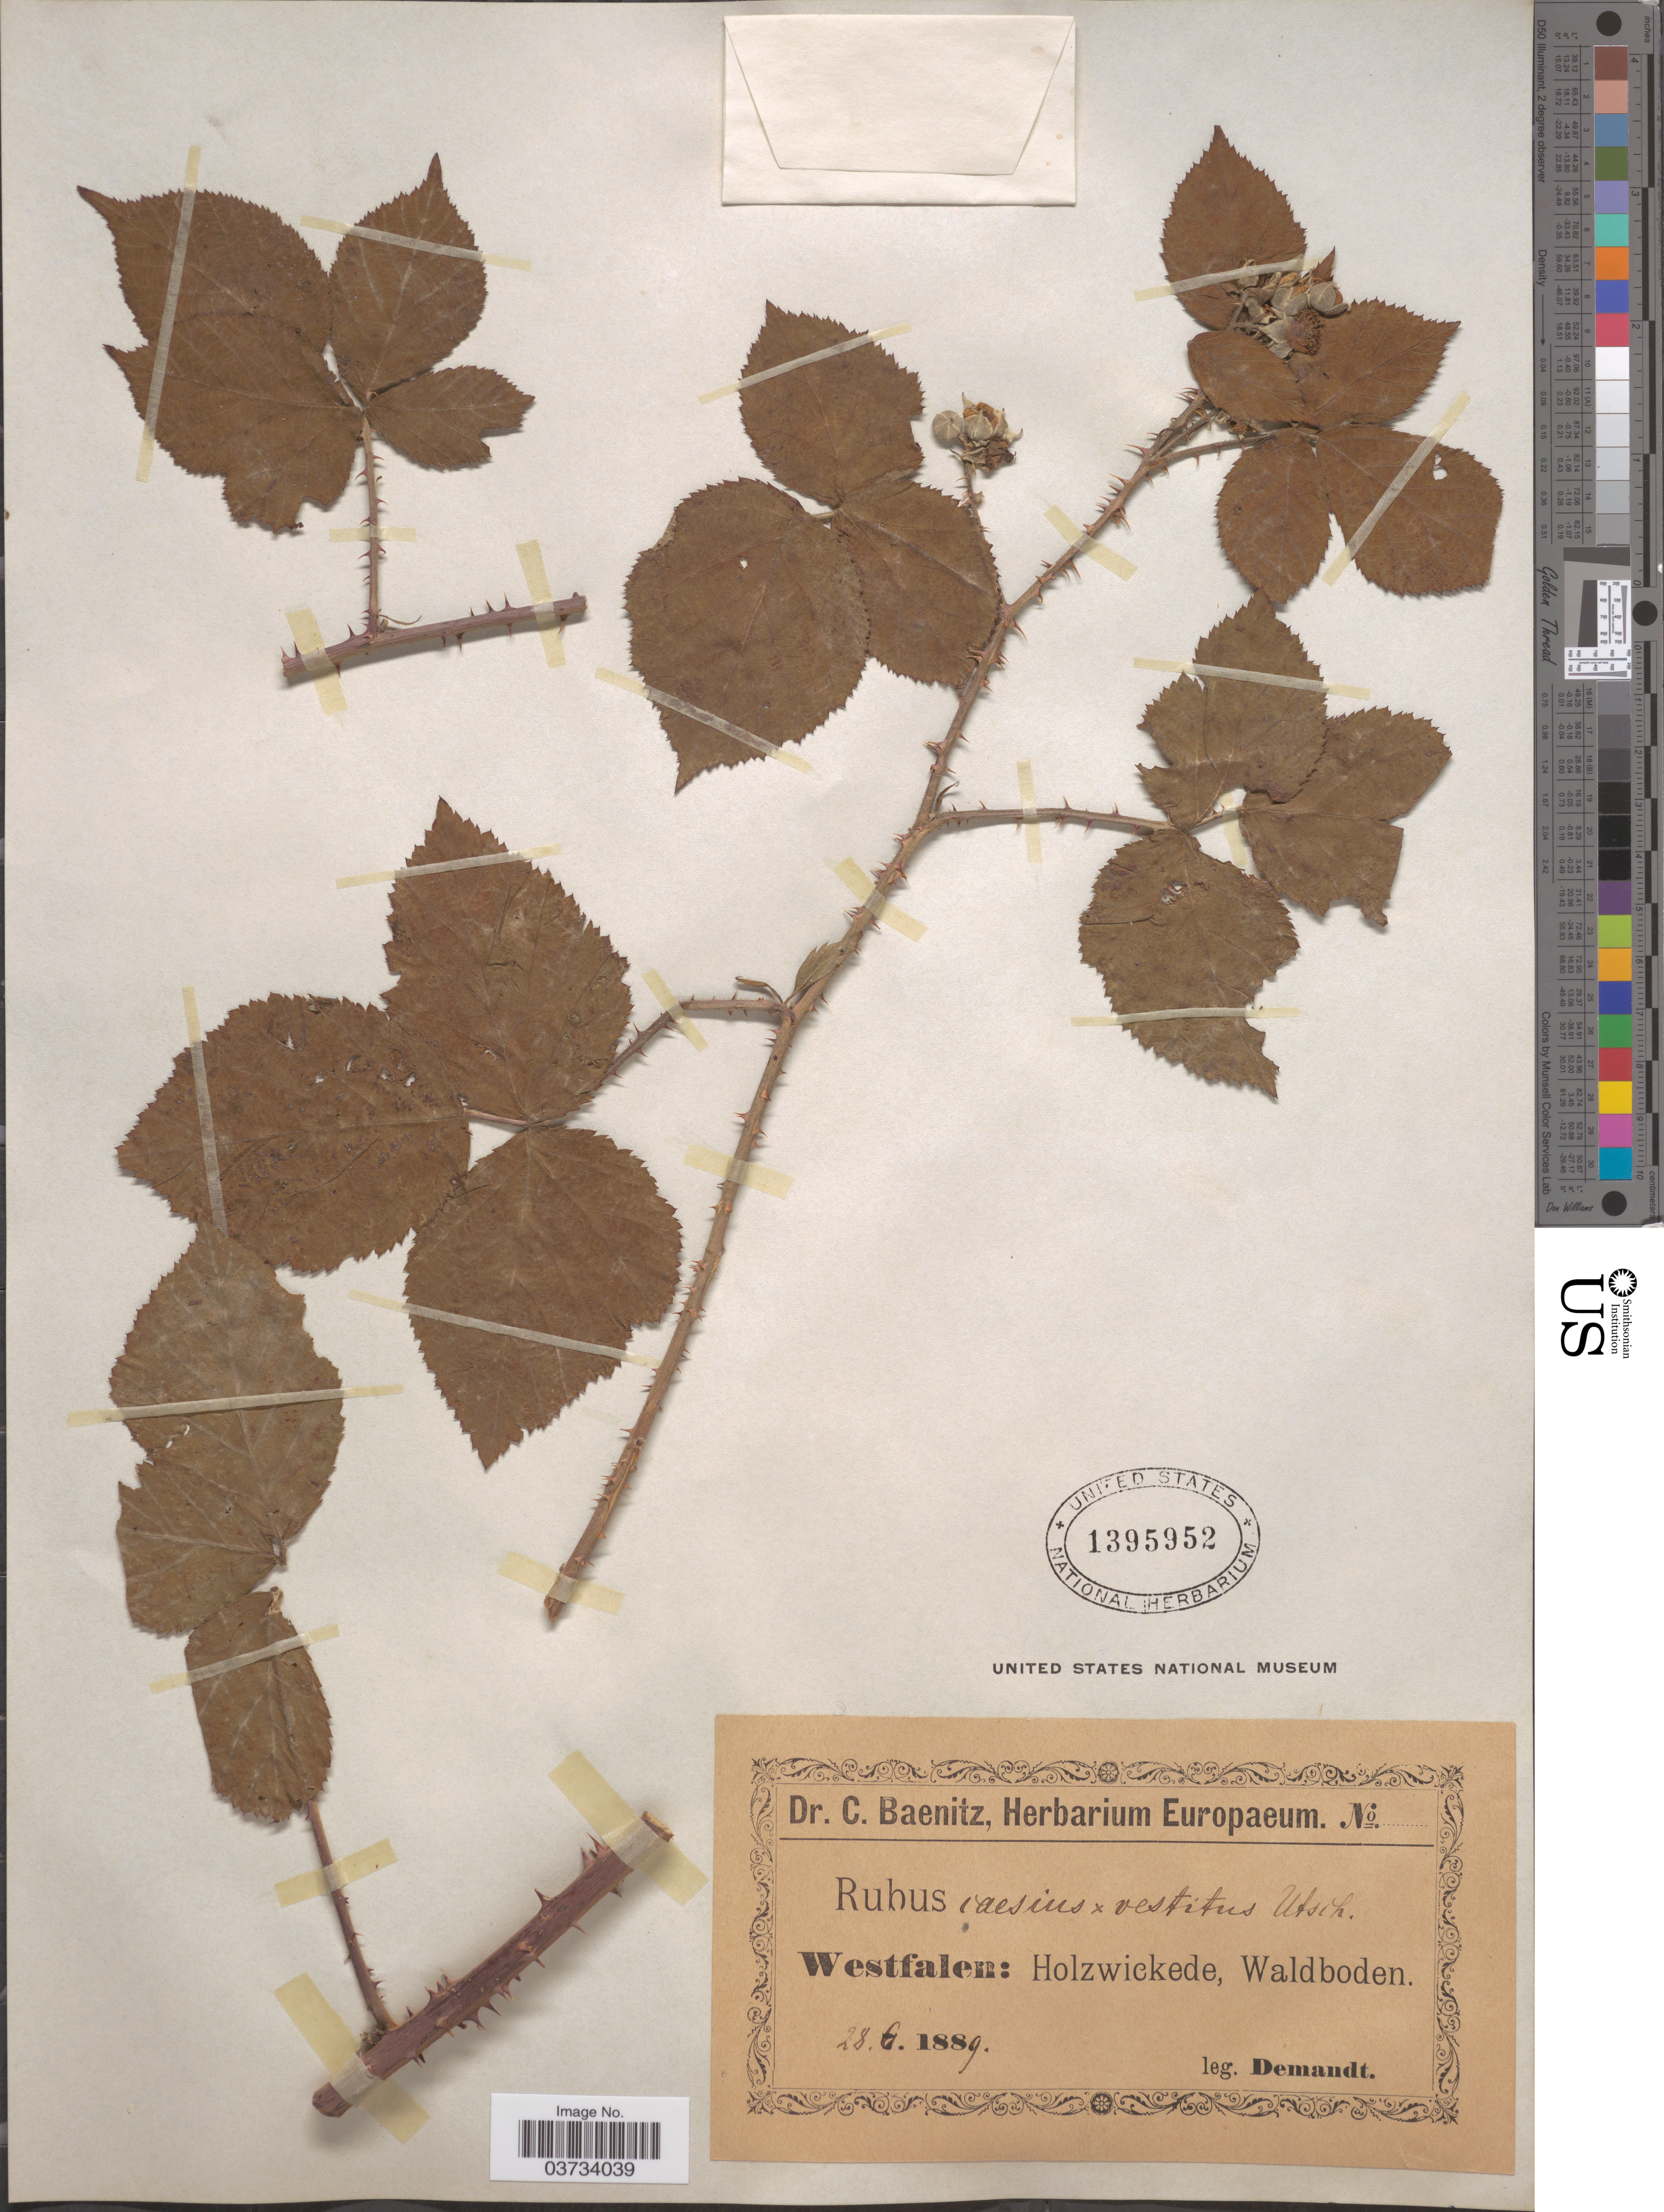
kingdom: Plantae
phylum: Tracheophyta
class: Magnoliopsida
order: Rosales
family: Rosaceae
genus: Rubus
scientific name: Rubus caesius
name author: L.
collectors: -. Demandt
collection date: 1889-06-28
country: Germany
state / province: Nordrhein-Westfalen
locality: Westfalen: Holzwickede, Waldboden.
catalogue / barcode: US 1395952